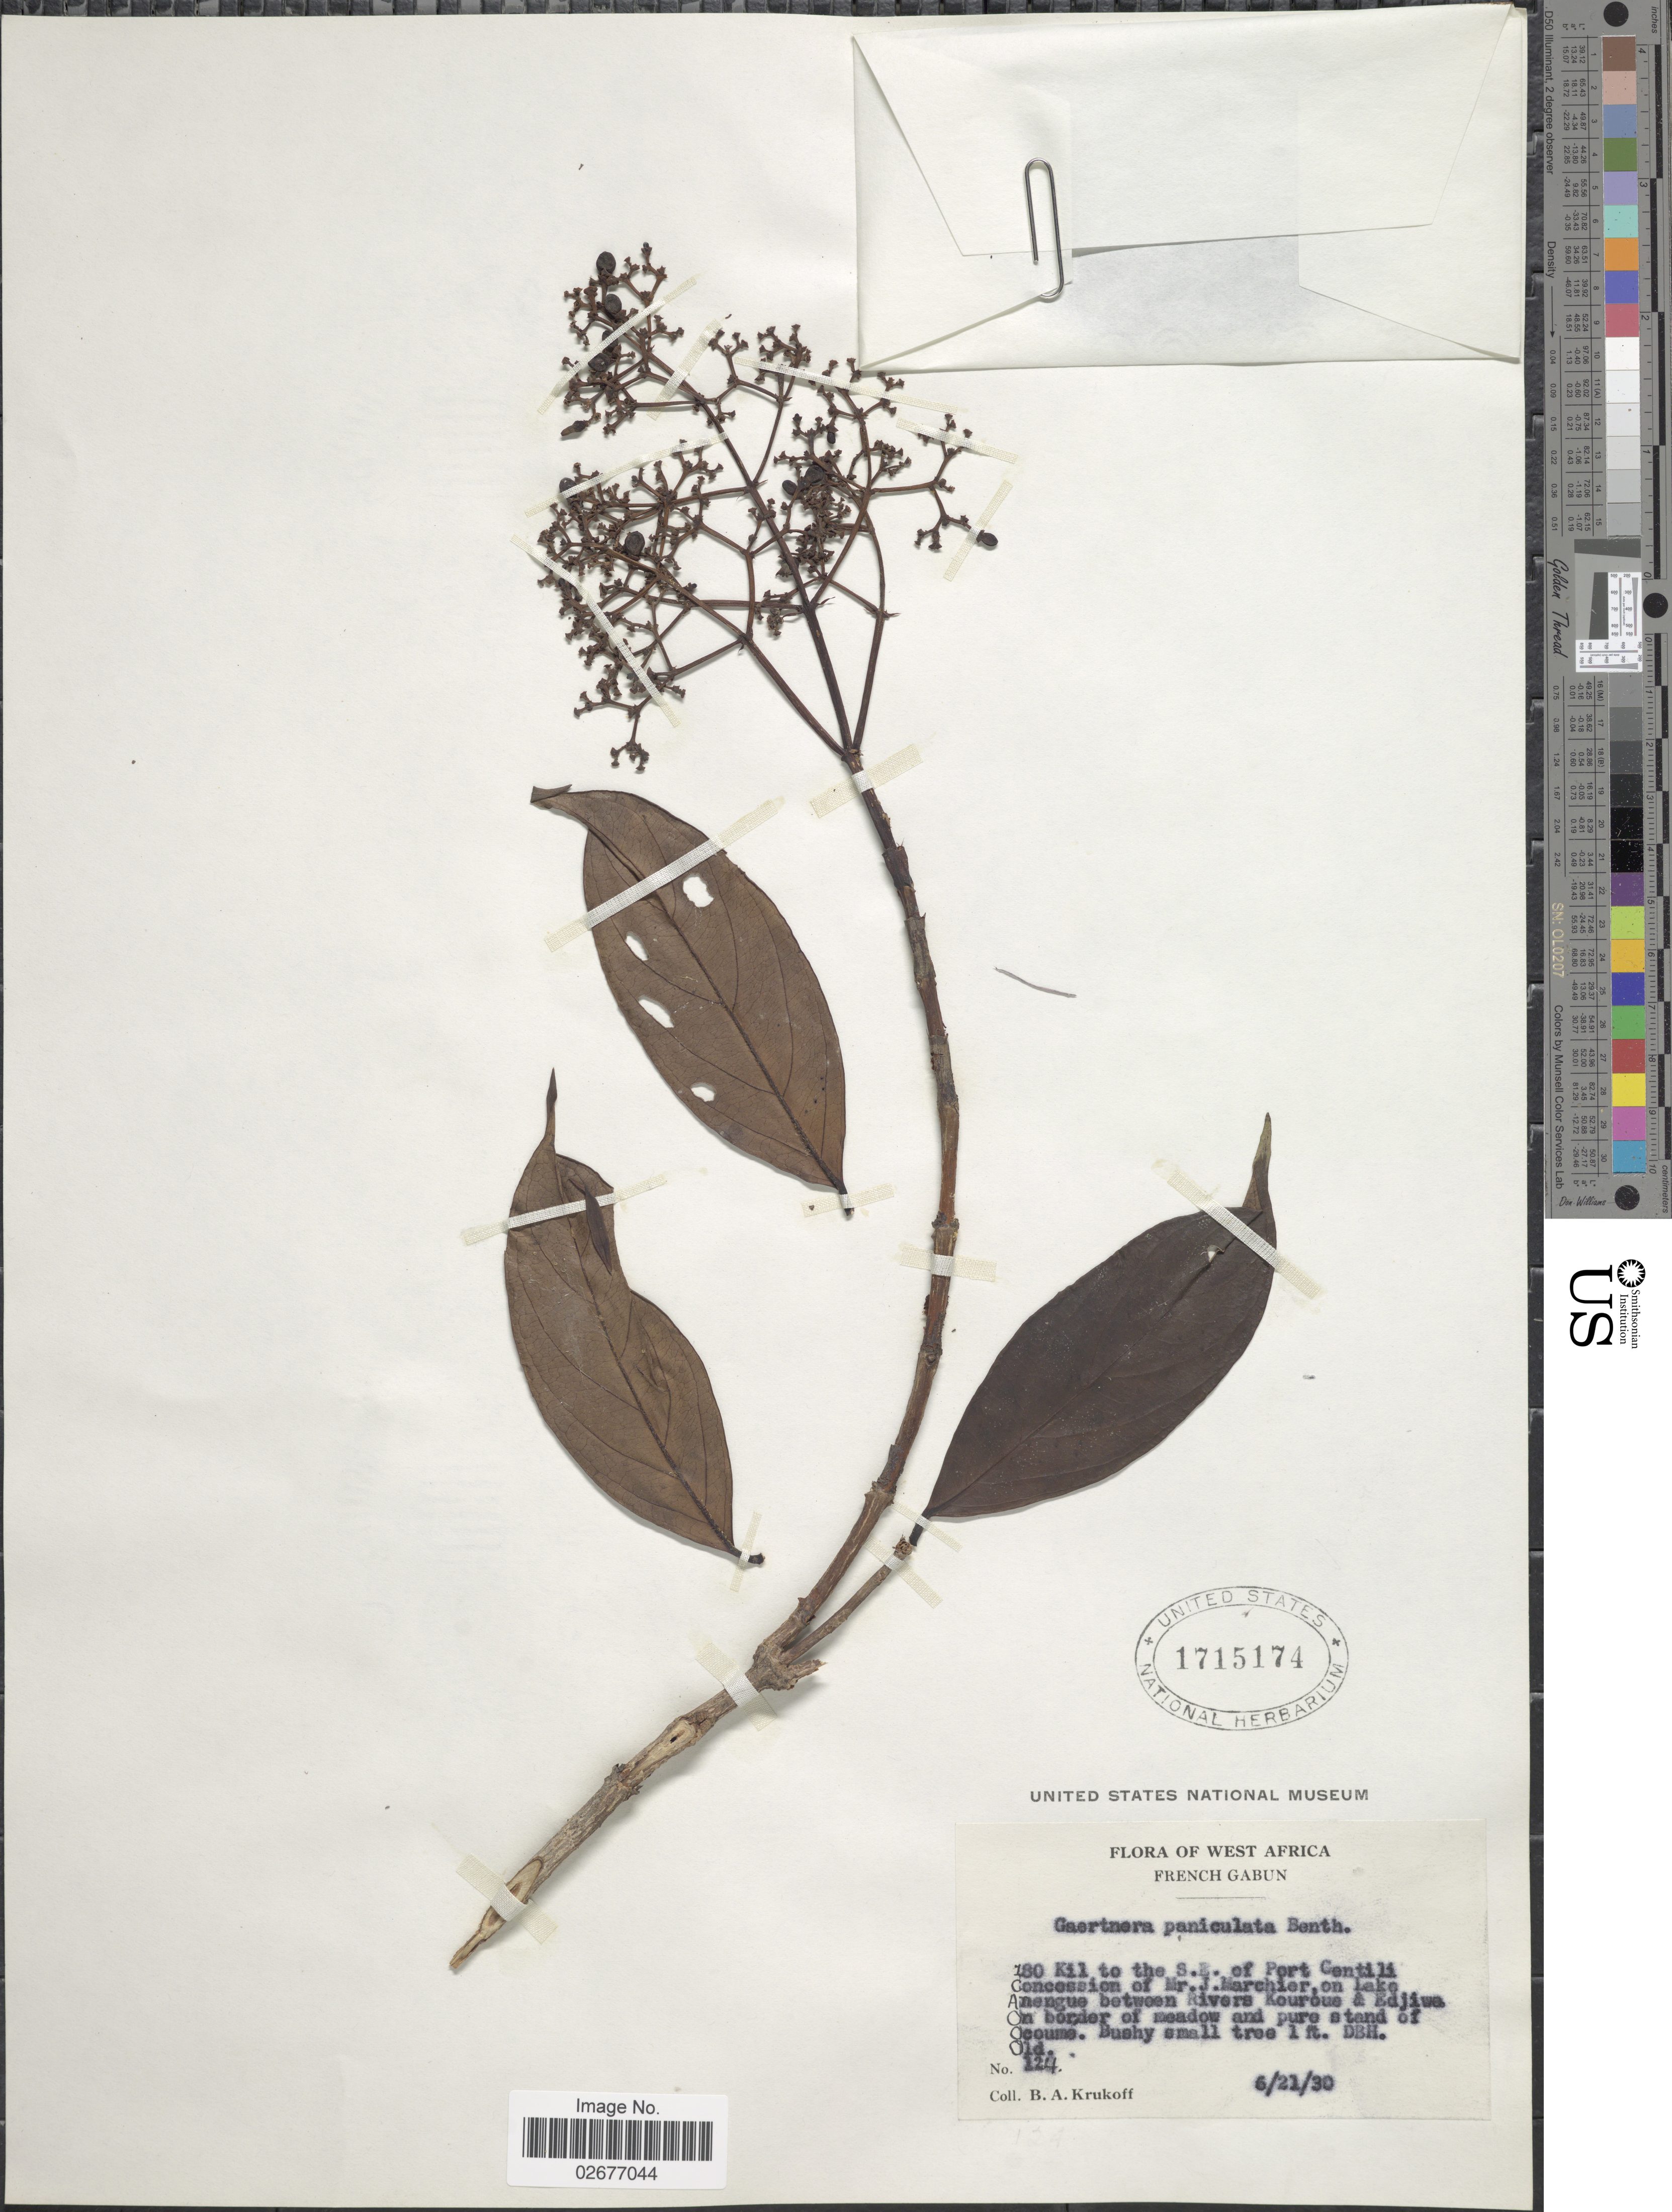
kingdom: Plantae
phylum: Tracheophyta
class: Magnoliopsida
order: Gentianales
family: Rubiaceae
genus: Gaertnera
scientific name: Gaertnera paniculata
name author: Benth.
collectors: B. A. Krukoff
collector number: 124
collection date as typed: Transcribed d/m/y: 21/6/30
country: Gabon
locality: West Africa, French Gabun, 80 Kil to the S.E. of Port Centili Concession of Mt. J. Marchier, on lake Anengue between Rivers Kouroue & Edjiwa, On border of meadow and pure stand of Acoume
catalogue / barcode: US 1715174